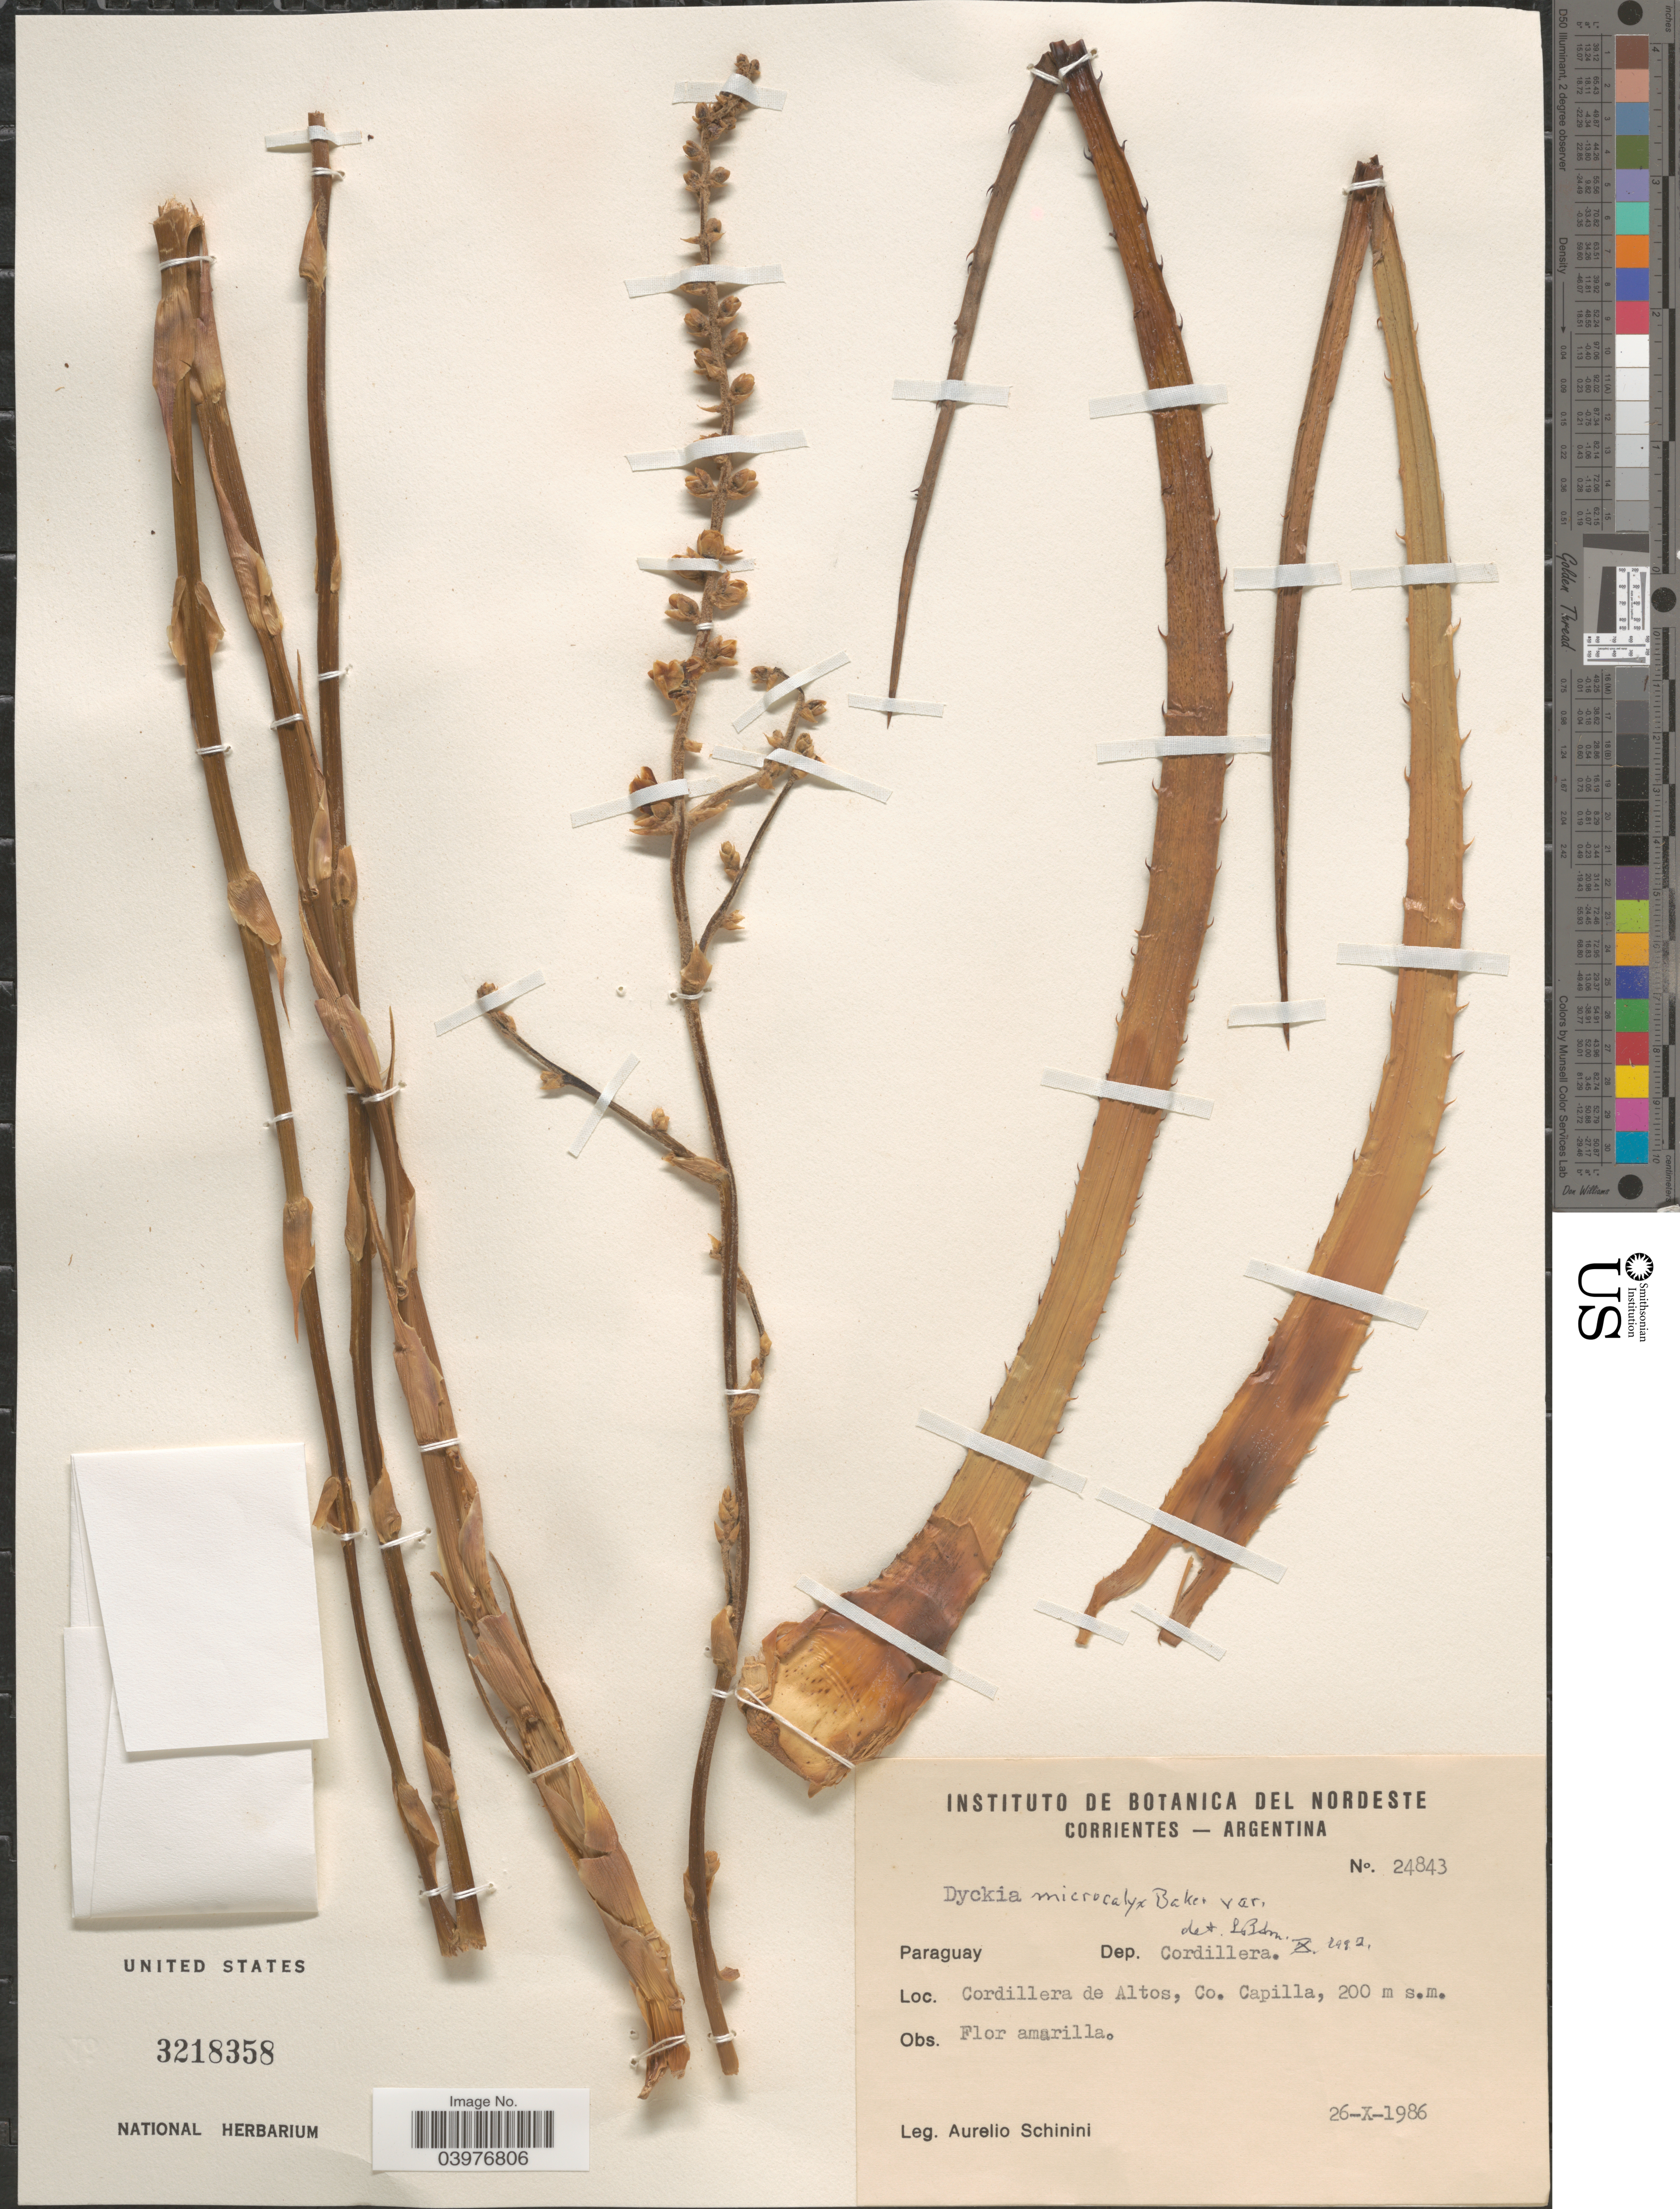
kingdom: Plantae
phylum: Tracheophyta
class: Liliopsida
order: Poales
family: Bromeliaceae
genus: Dyckia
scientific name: Dyckia microcalyx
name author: Baker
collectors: A. Schinini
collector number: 24843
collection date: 1986-10-26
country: Paraguay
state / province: Cordillera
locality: Dep. Cordillera. Cordillera de Altos, Co. Capilla.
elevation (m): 200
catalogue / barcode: US 3218358